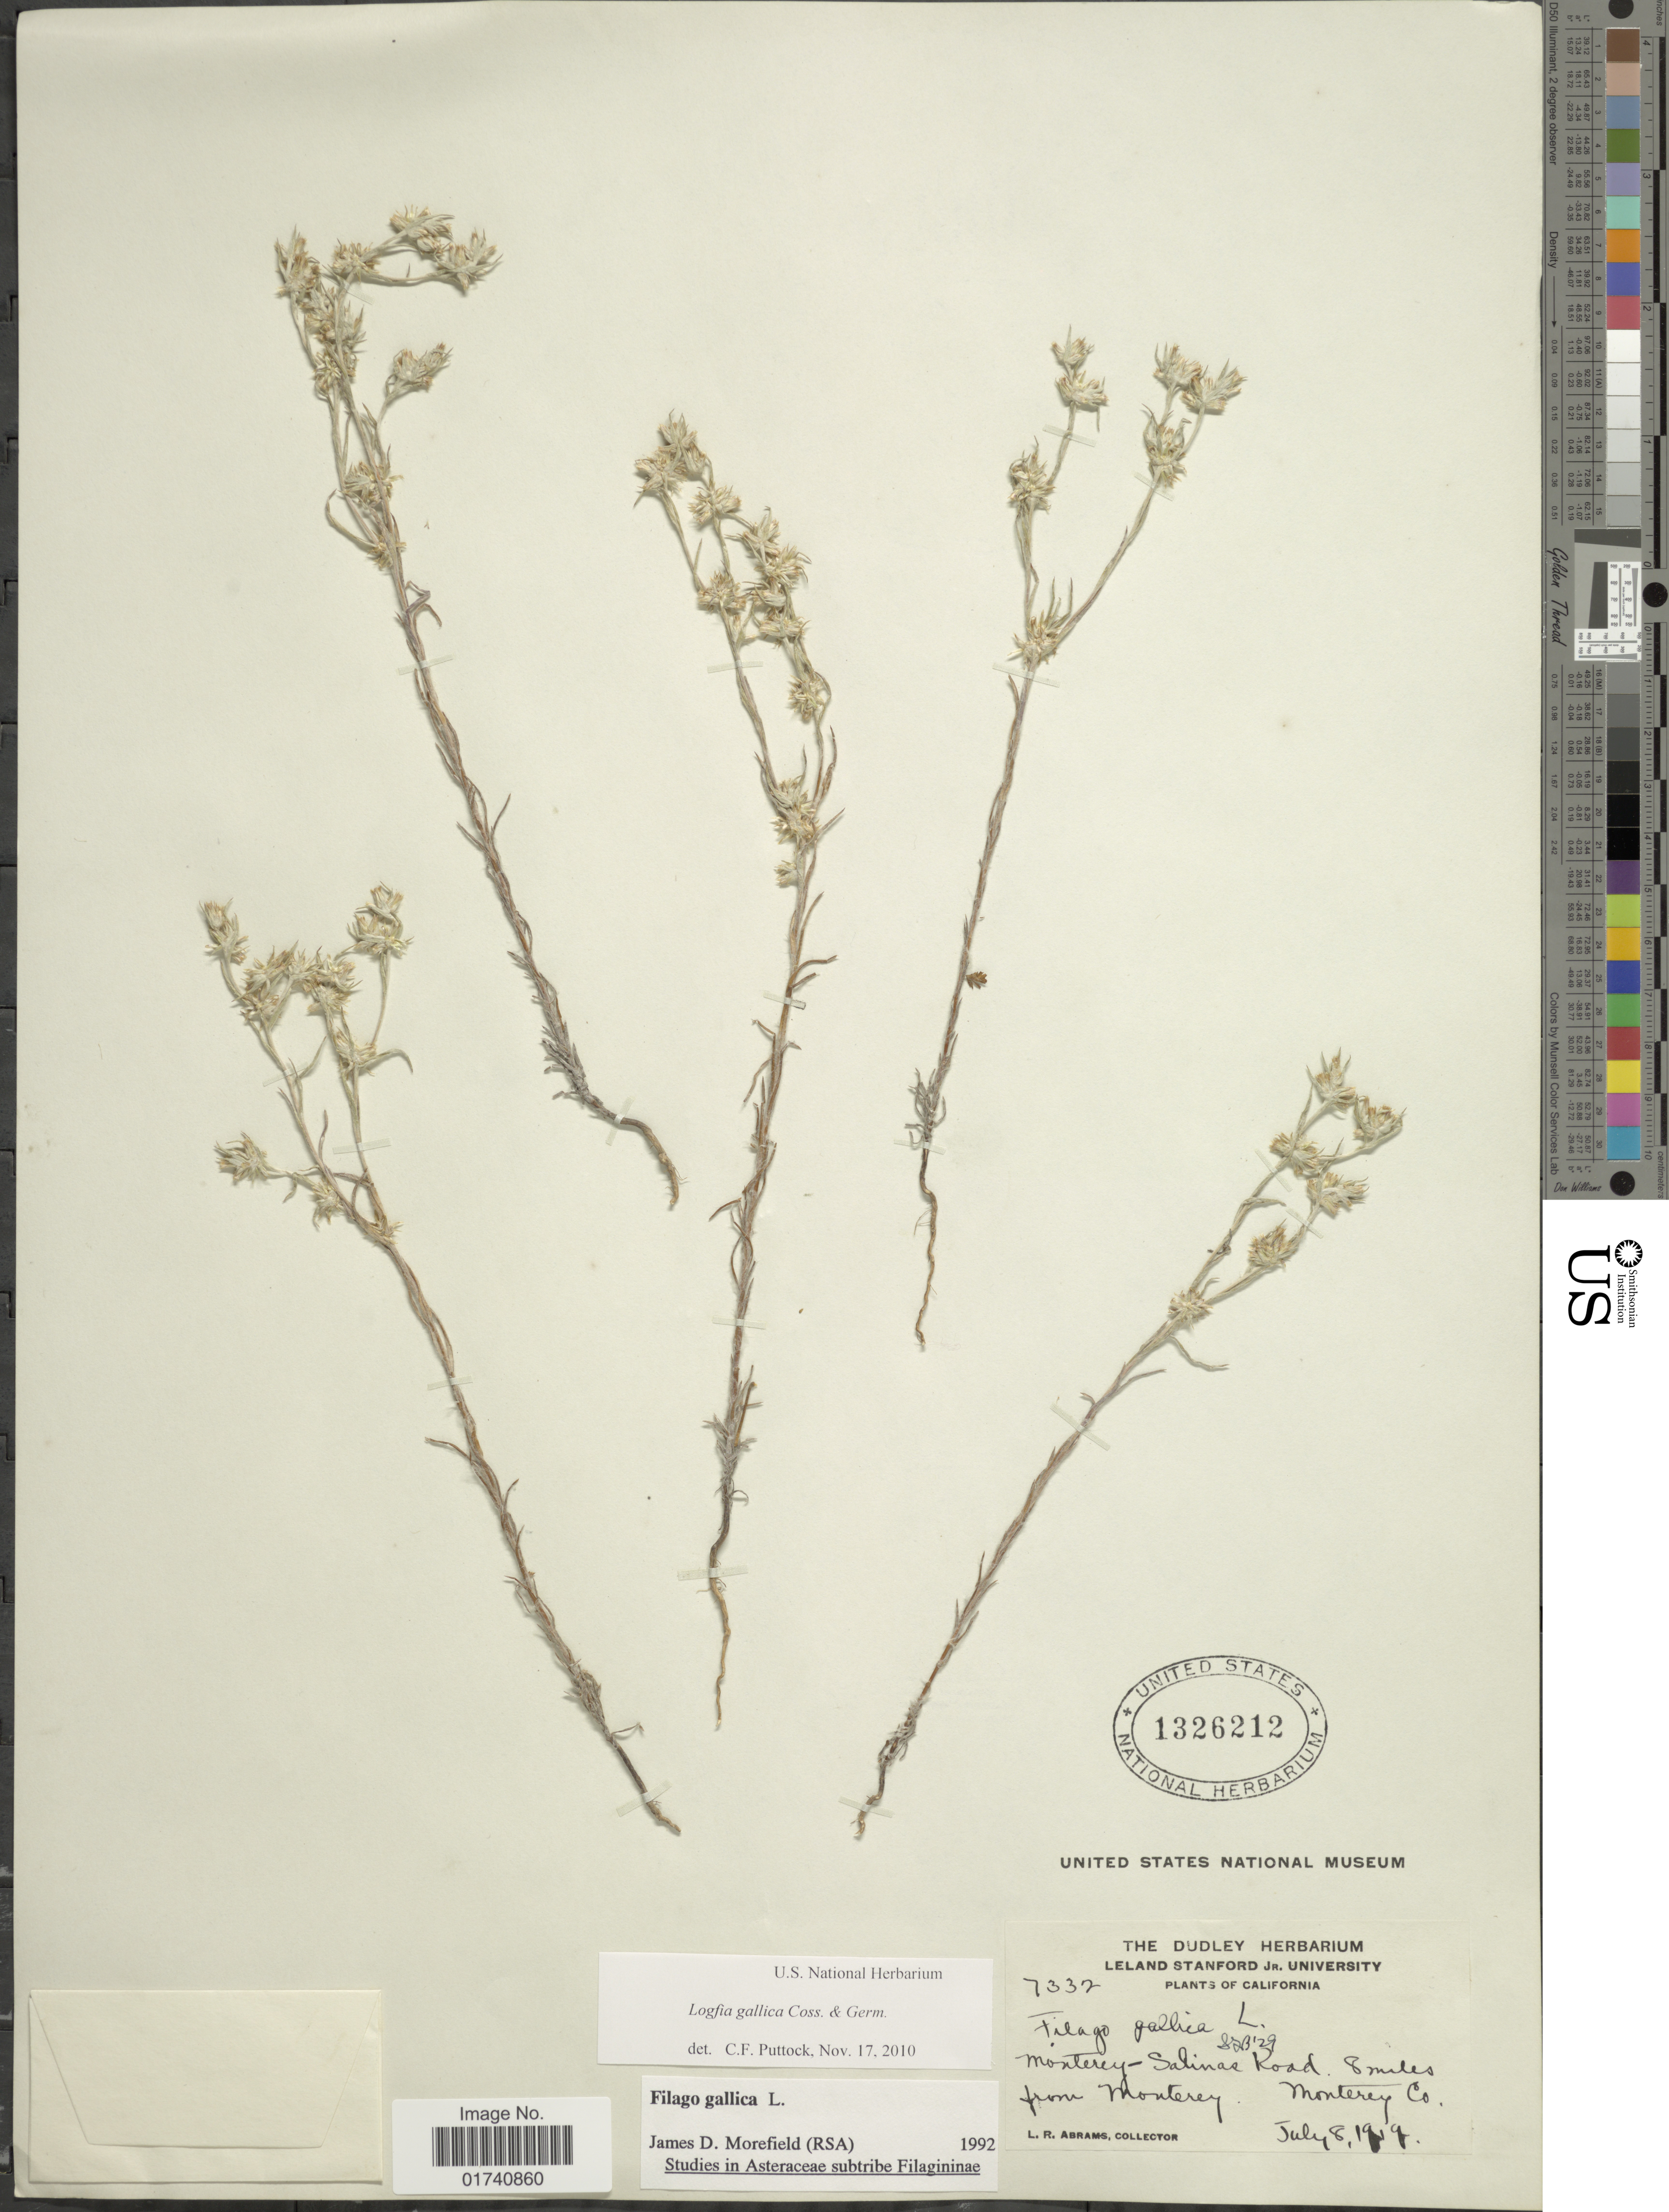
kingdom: Plantae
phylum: Tracheophyta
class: Magnoliopsida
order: Asterales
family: Asteraceae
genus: Logfia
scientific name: Logfia gallica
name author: (L.) Coss. & Germ.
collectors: L. Abrams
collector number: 7332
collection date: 1919-07-08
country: United States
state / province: California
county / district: Monterey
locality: Monterey-Salinas Road. 8 miles from Monterey. Monterey Co.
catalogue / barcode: US 1326212